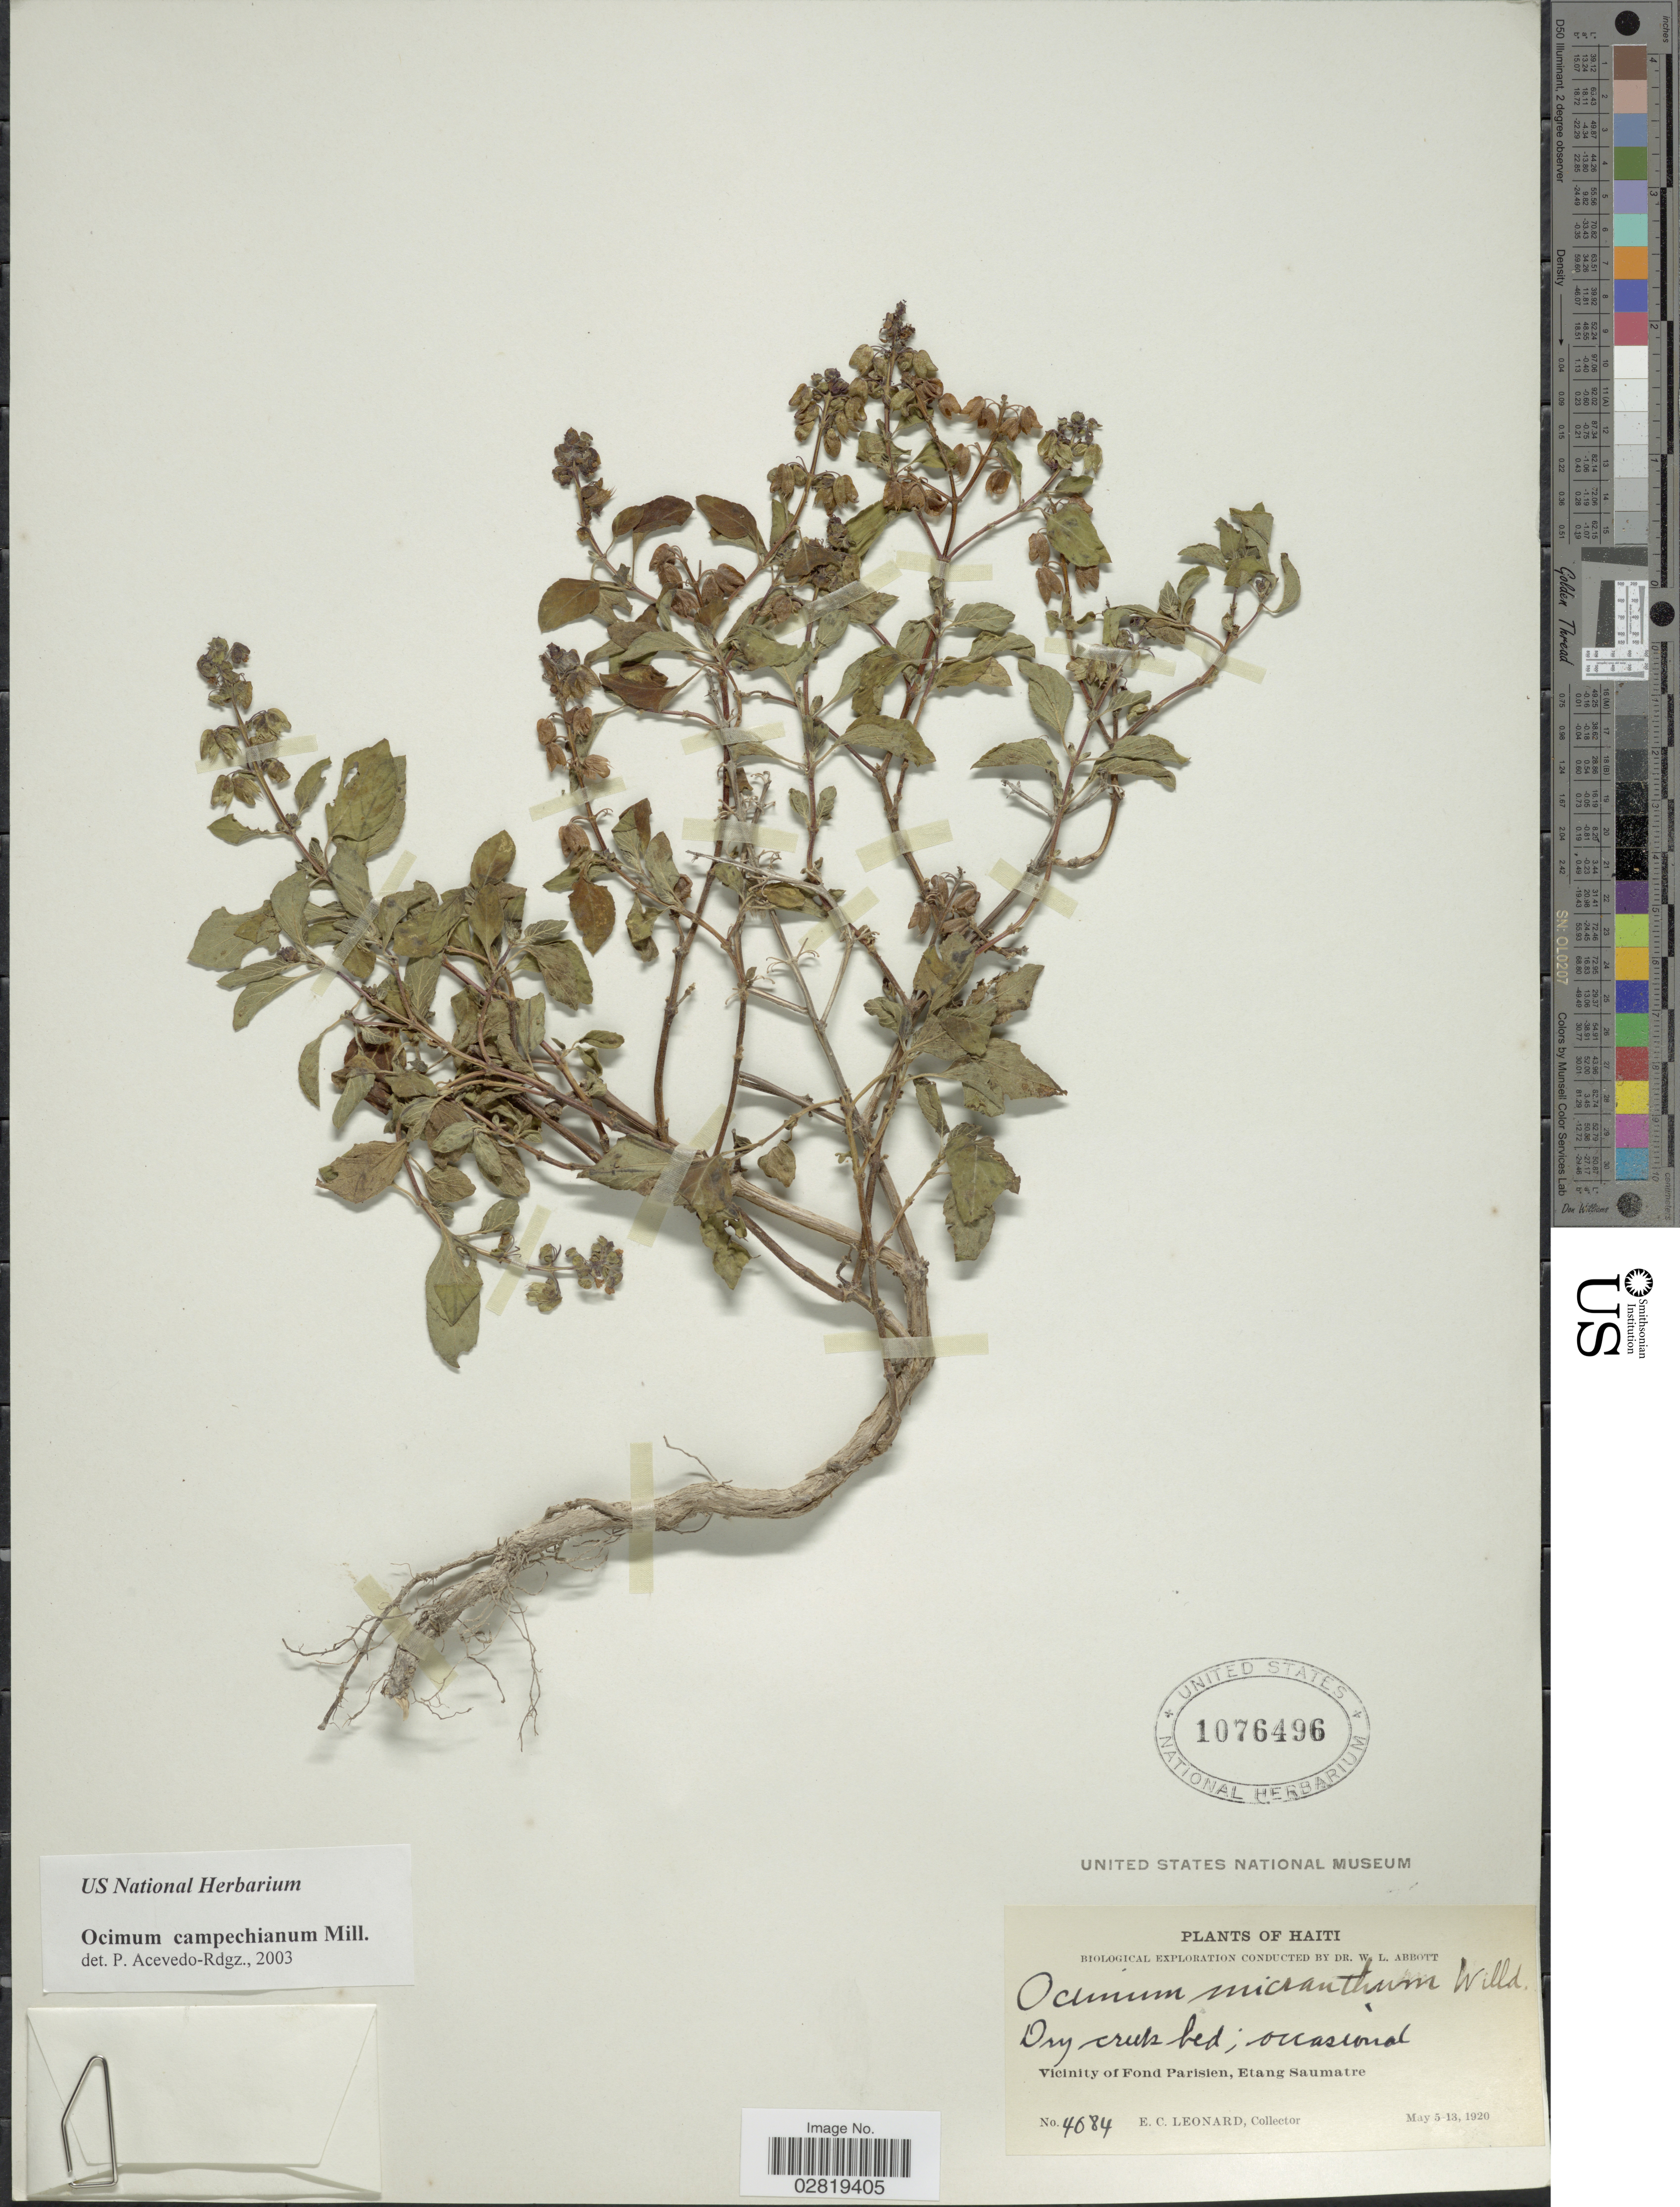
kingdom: Plantae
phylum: Tracheophyta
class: Magnoliopsida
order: Lamiales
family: Lamiaceae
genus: Ocimum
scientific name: Ocimum campechianum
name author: Mill.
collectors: E. C. Leonard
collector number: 4084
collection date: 1920-05-05/1920-05-13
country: Haiti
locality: Vicinity of Fond Parisien, Etang Saumatre.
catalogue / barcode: US 1076496